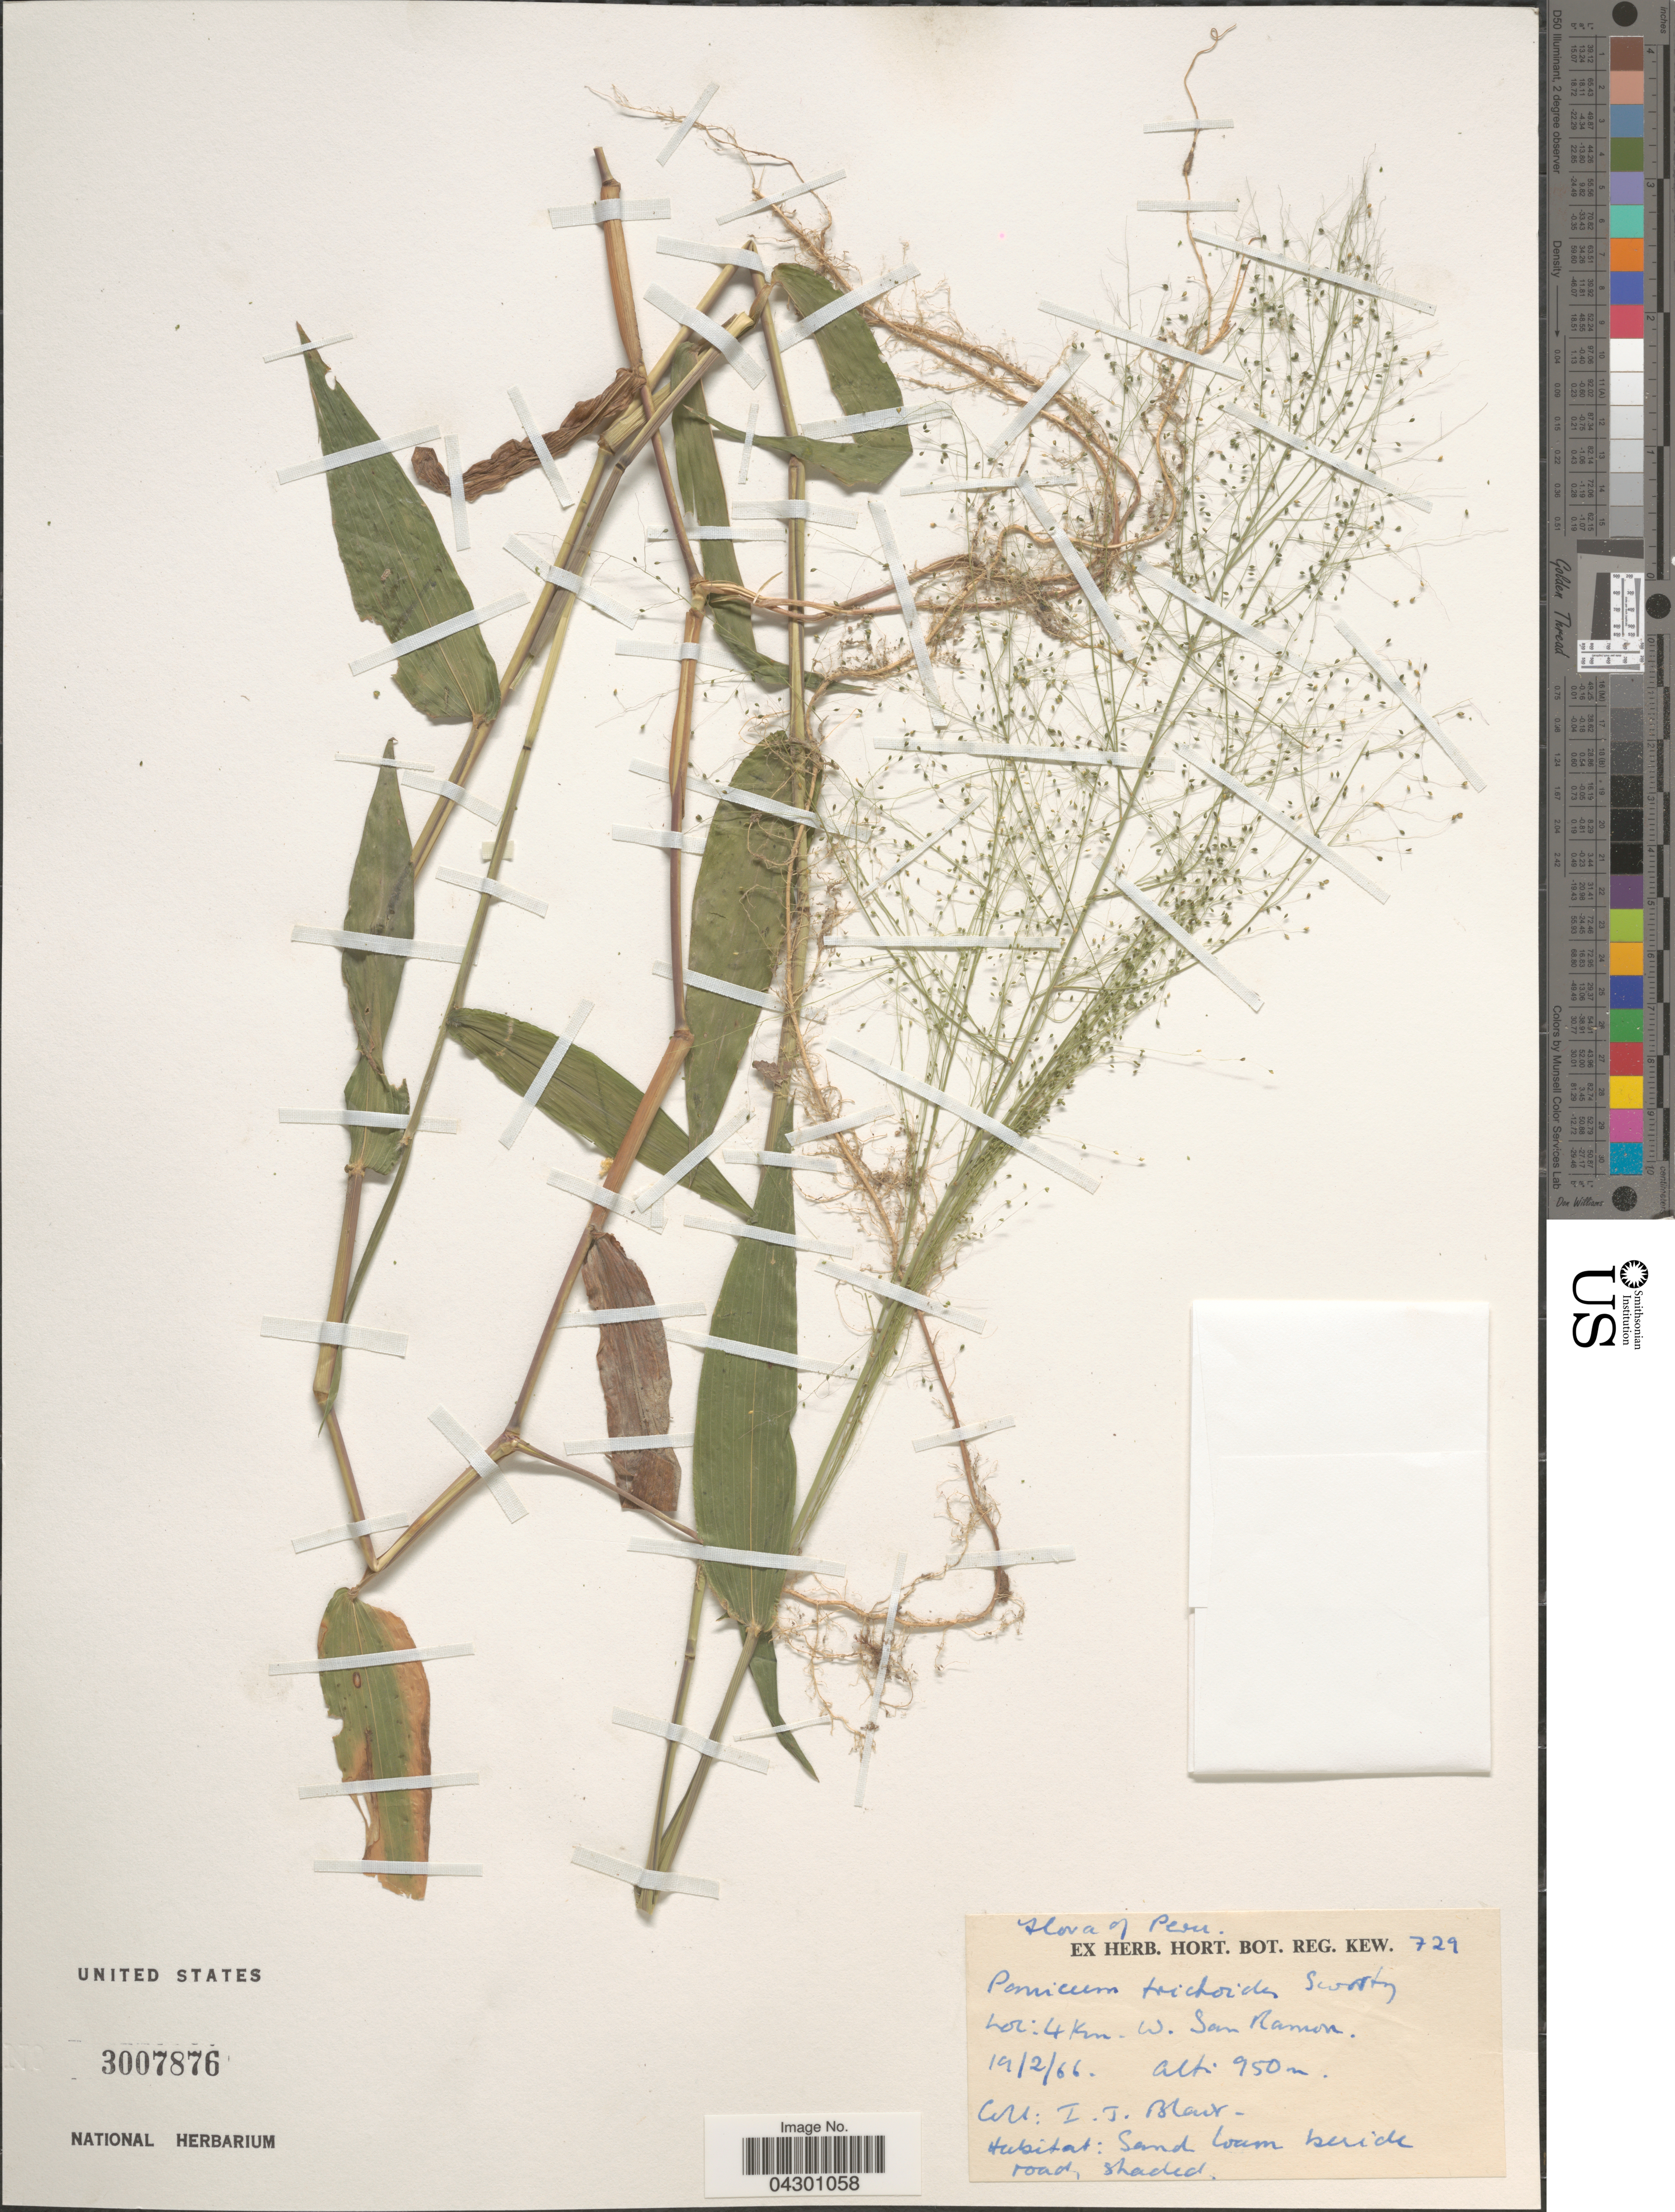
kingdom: Plantae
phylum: Tracheophyta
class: Liliopsida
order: Poales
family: Poaceae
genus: Panicum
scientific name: Panicum trichoides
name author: Sw.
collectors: I. Blair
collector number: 729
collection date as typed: Transcribed d/m/y: 19/2/66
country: Peru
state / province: Puno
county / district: San Román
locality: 4 km. W of San Ramon.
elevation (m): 950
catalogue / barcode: US 3007876